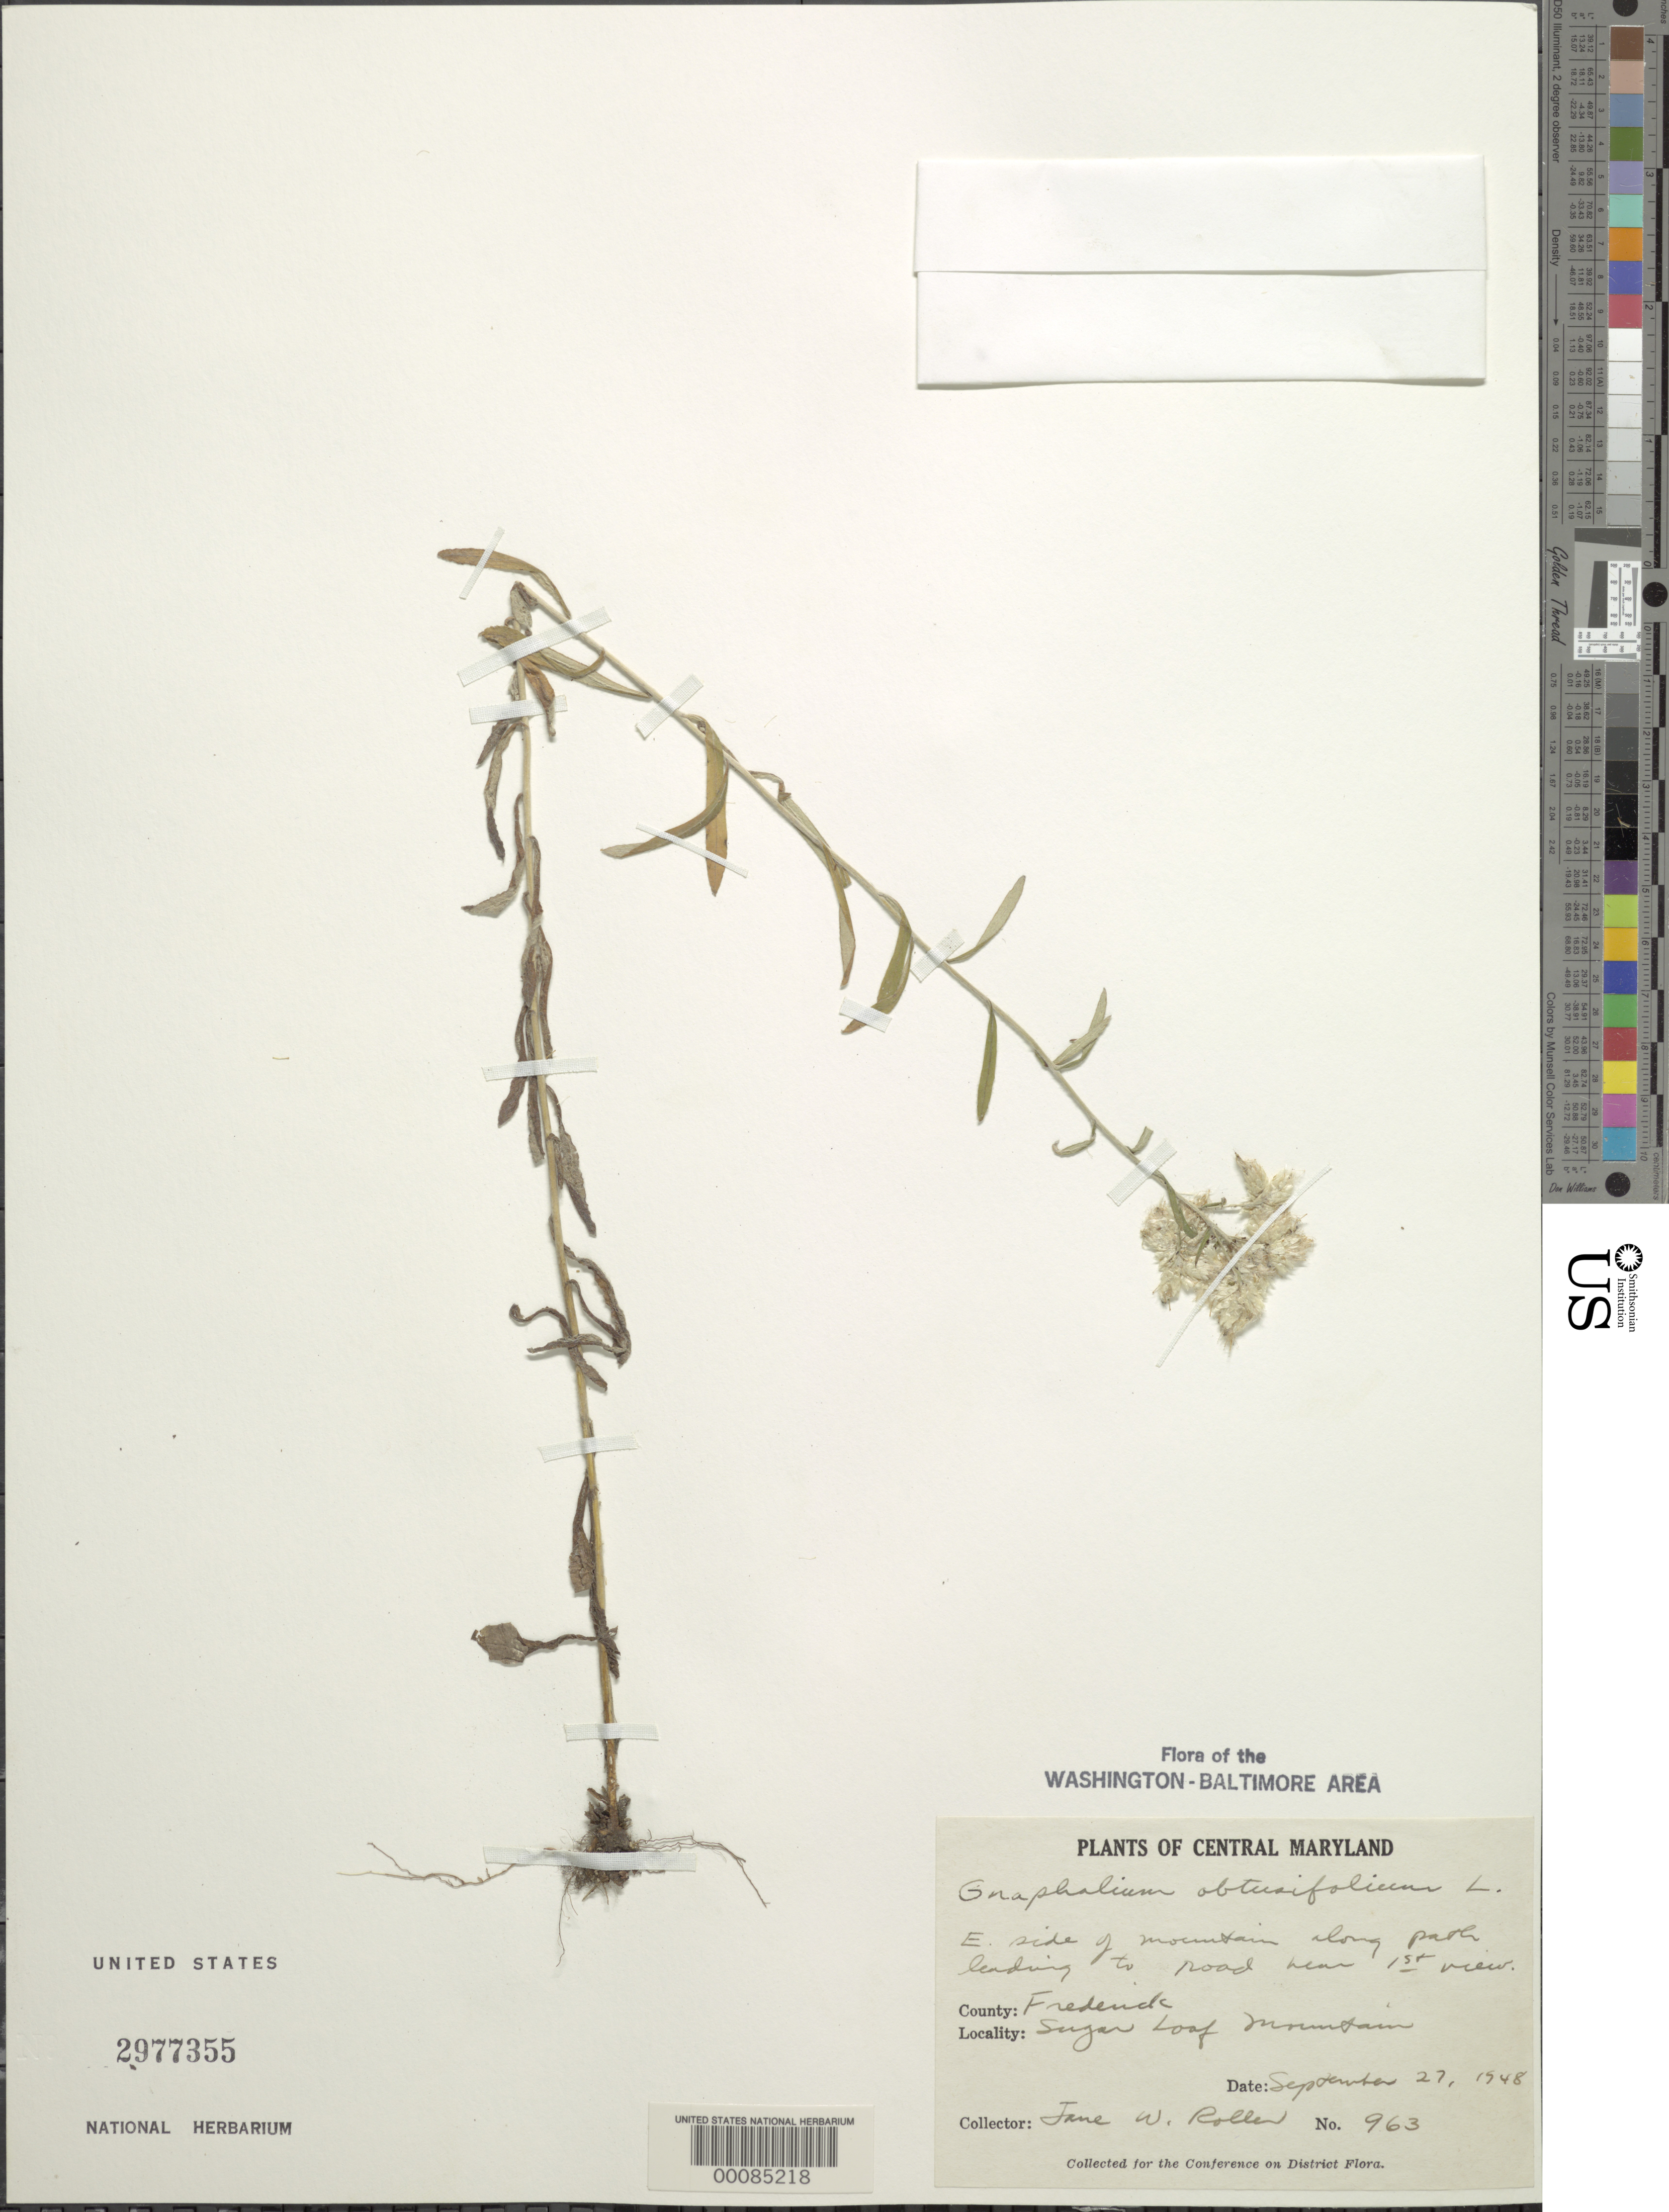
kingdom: Plantae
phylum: Tracheophyta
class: Magnoliopsida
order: Asterales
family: Asteraceae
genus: Pseudognaphalium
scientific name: Pseudognaphalium obtusifolium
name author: (L.) Hilliard & B.L. Burtt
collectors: J. W. Roller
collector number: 963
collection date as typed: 27 Sep 1948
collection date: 1948-09-27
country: United States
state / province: Maryland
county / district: Frederick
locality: East side of Sugar Loaf Mountain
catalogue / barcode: US 2977355